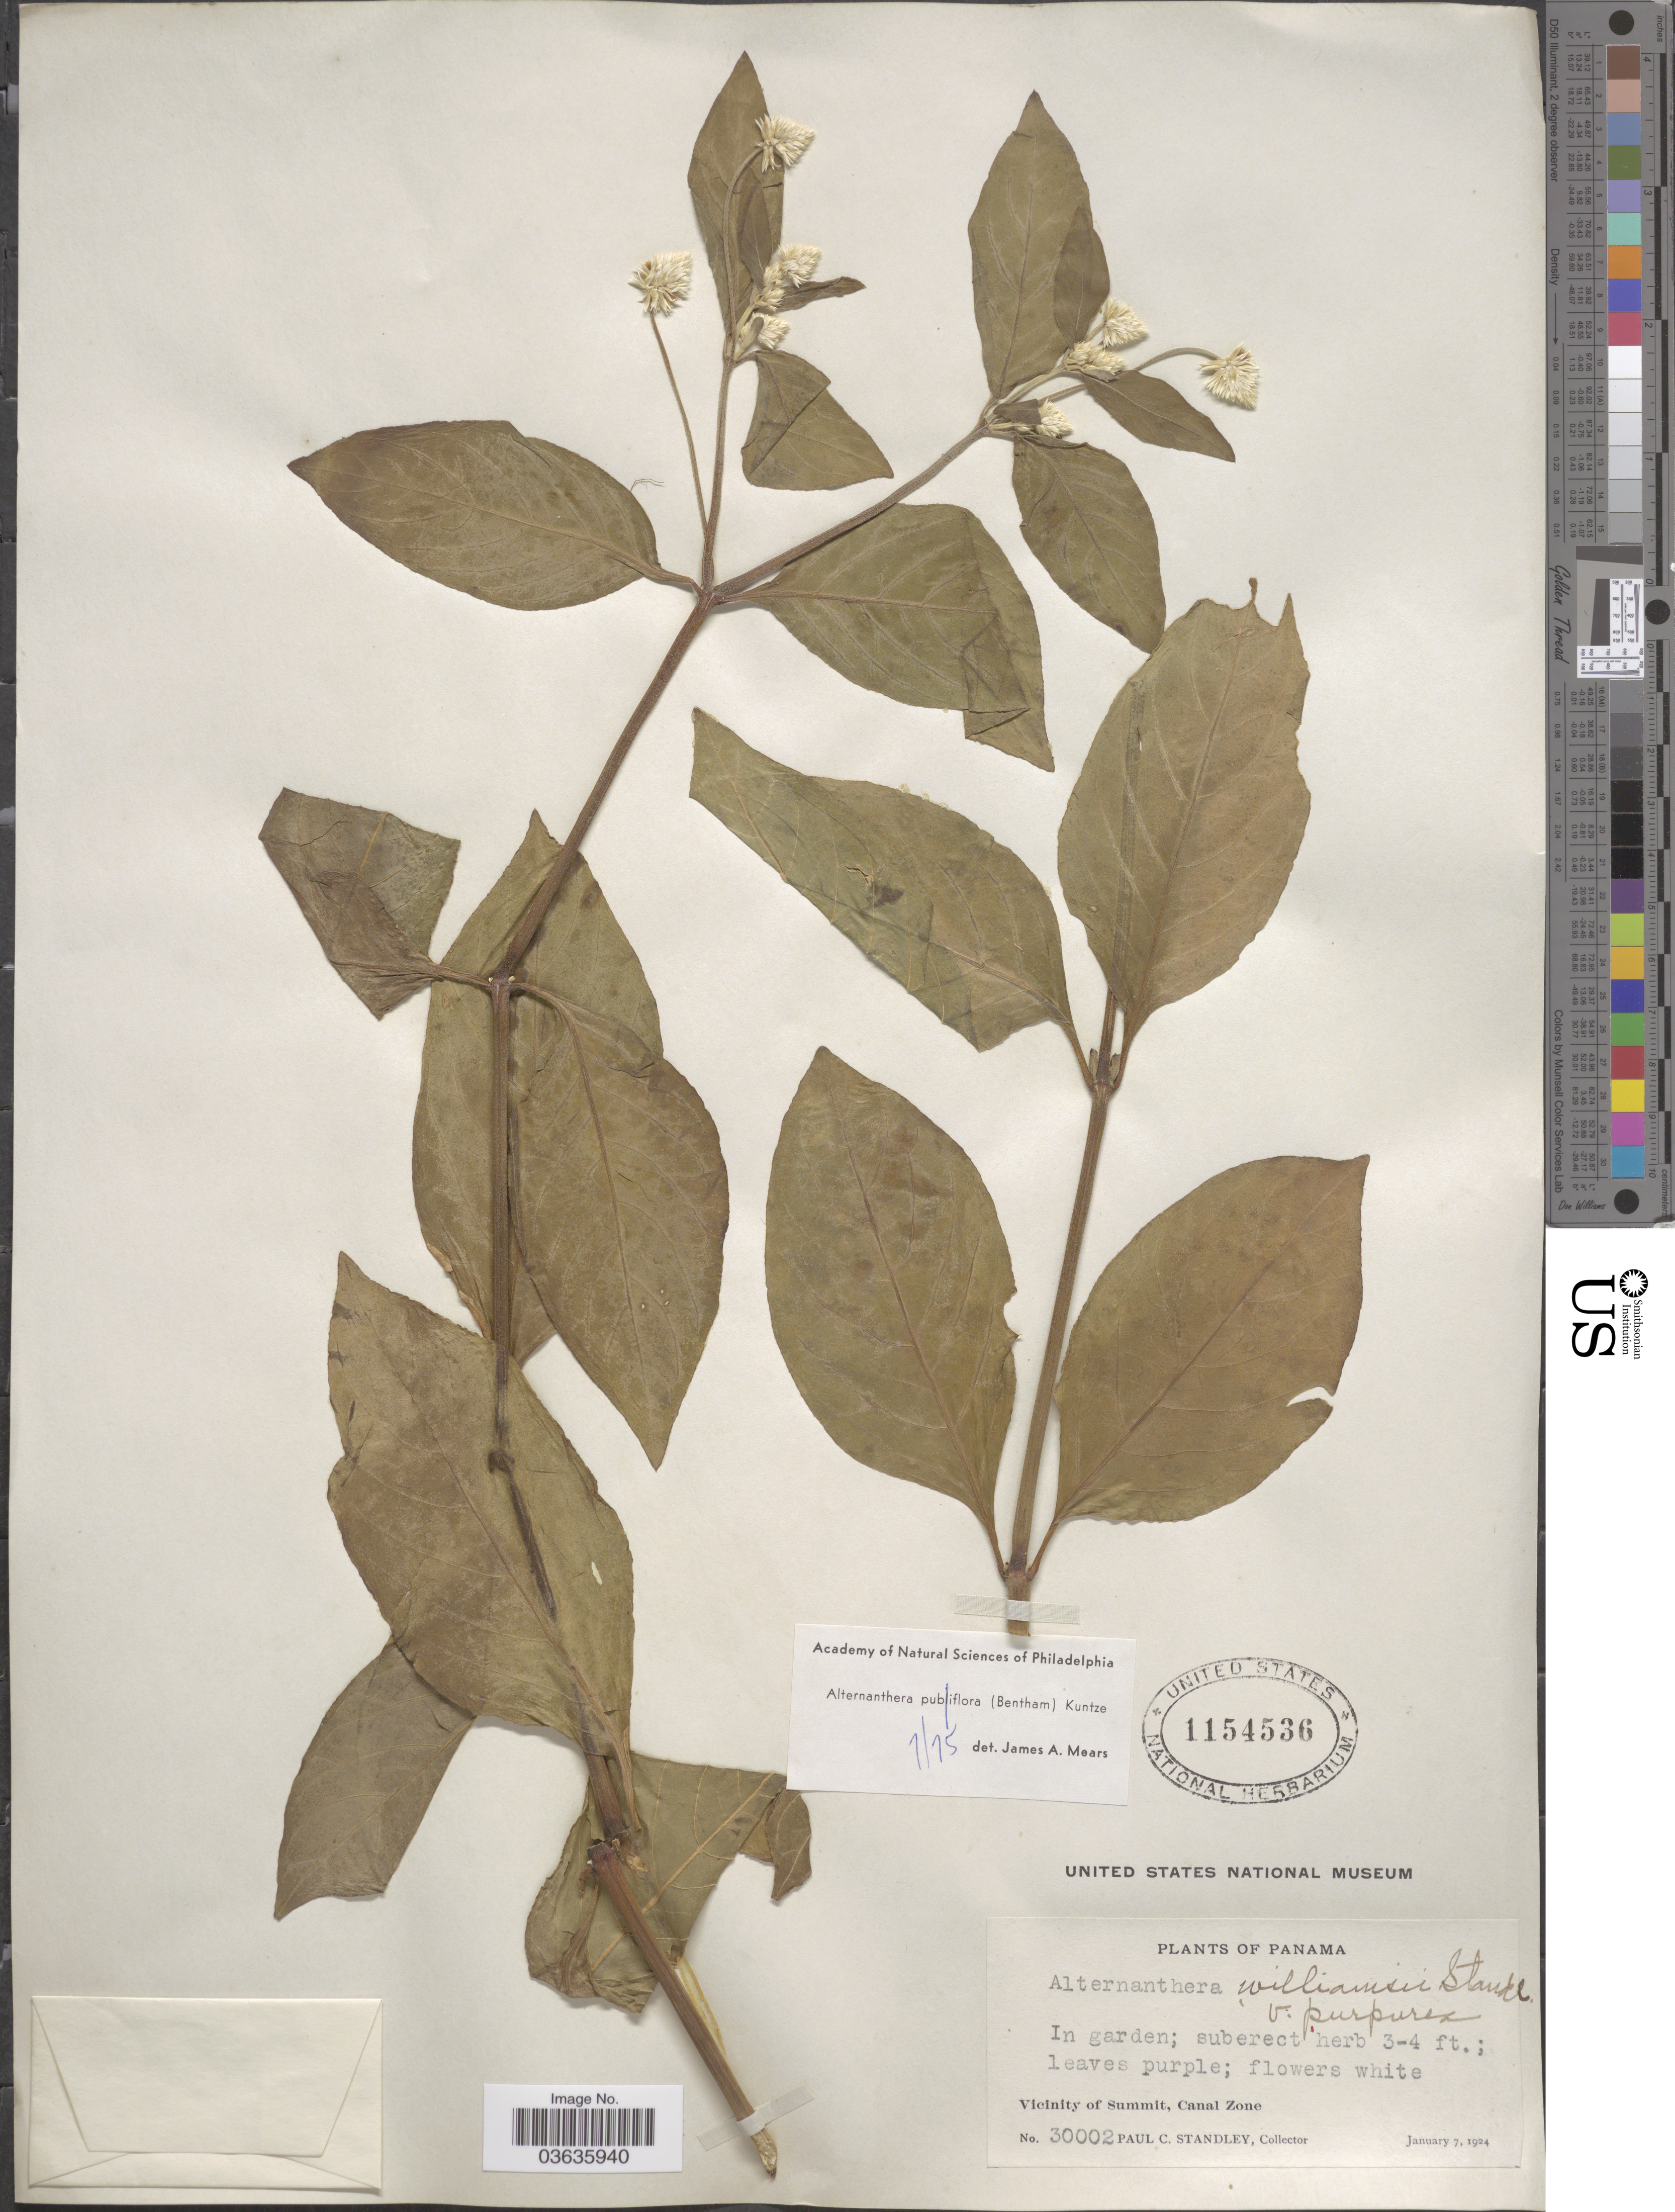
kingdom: Plantae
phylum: Tracheophyta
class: Magnoliopsida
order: Caryophyllales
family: Amaranthaceae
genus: Alternanthera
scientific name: Alternanthera pubiflora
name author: (Benth.) Kuntze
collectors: P. C. Standley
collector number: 30002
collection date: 1924-01-07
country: Panama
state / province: Colón / Panamá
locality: Vicinity of Summit, Canal Zone.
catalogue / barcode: US 1154536